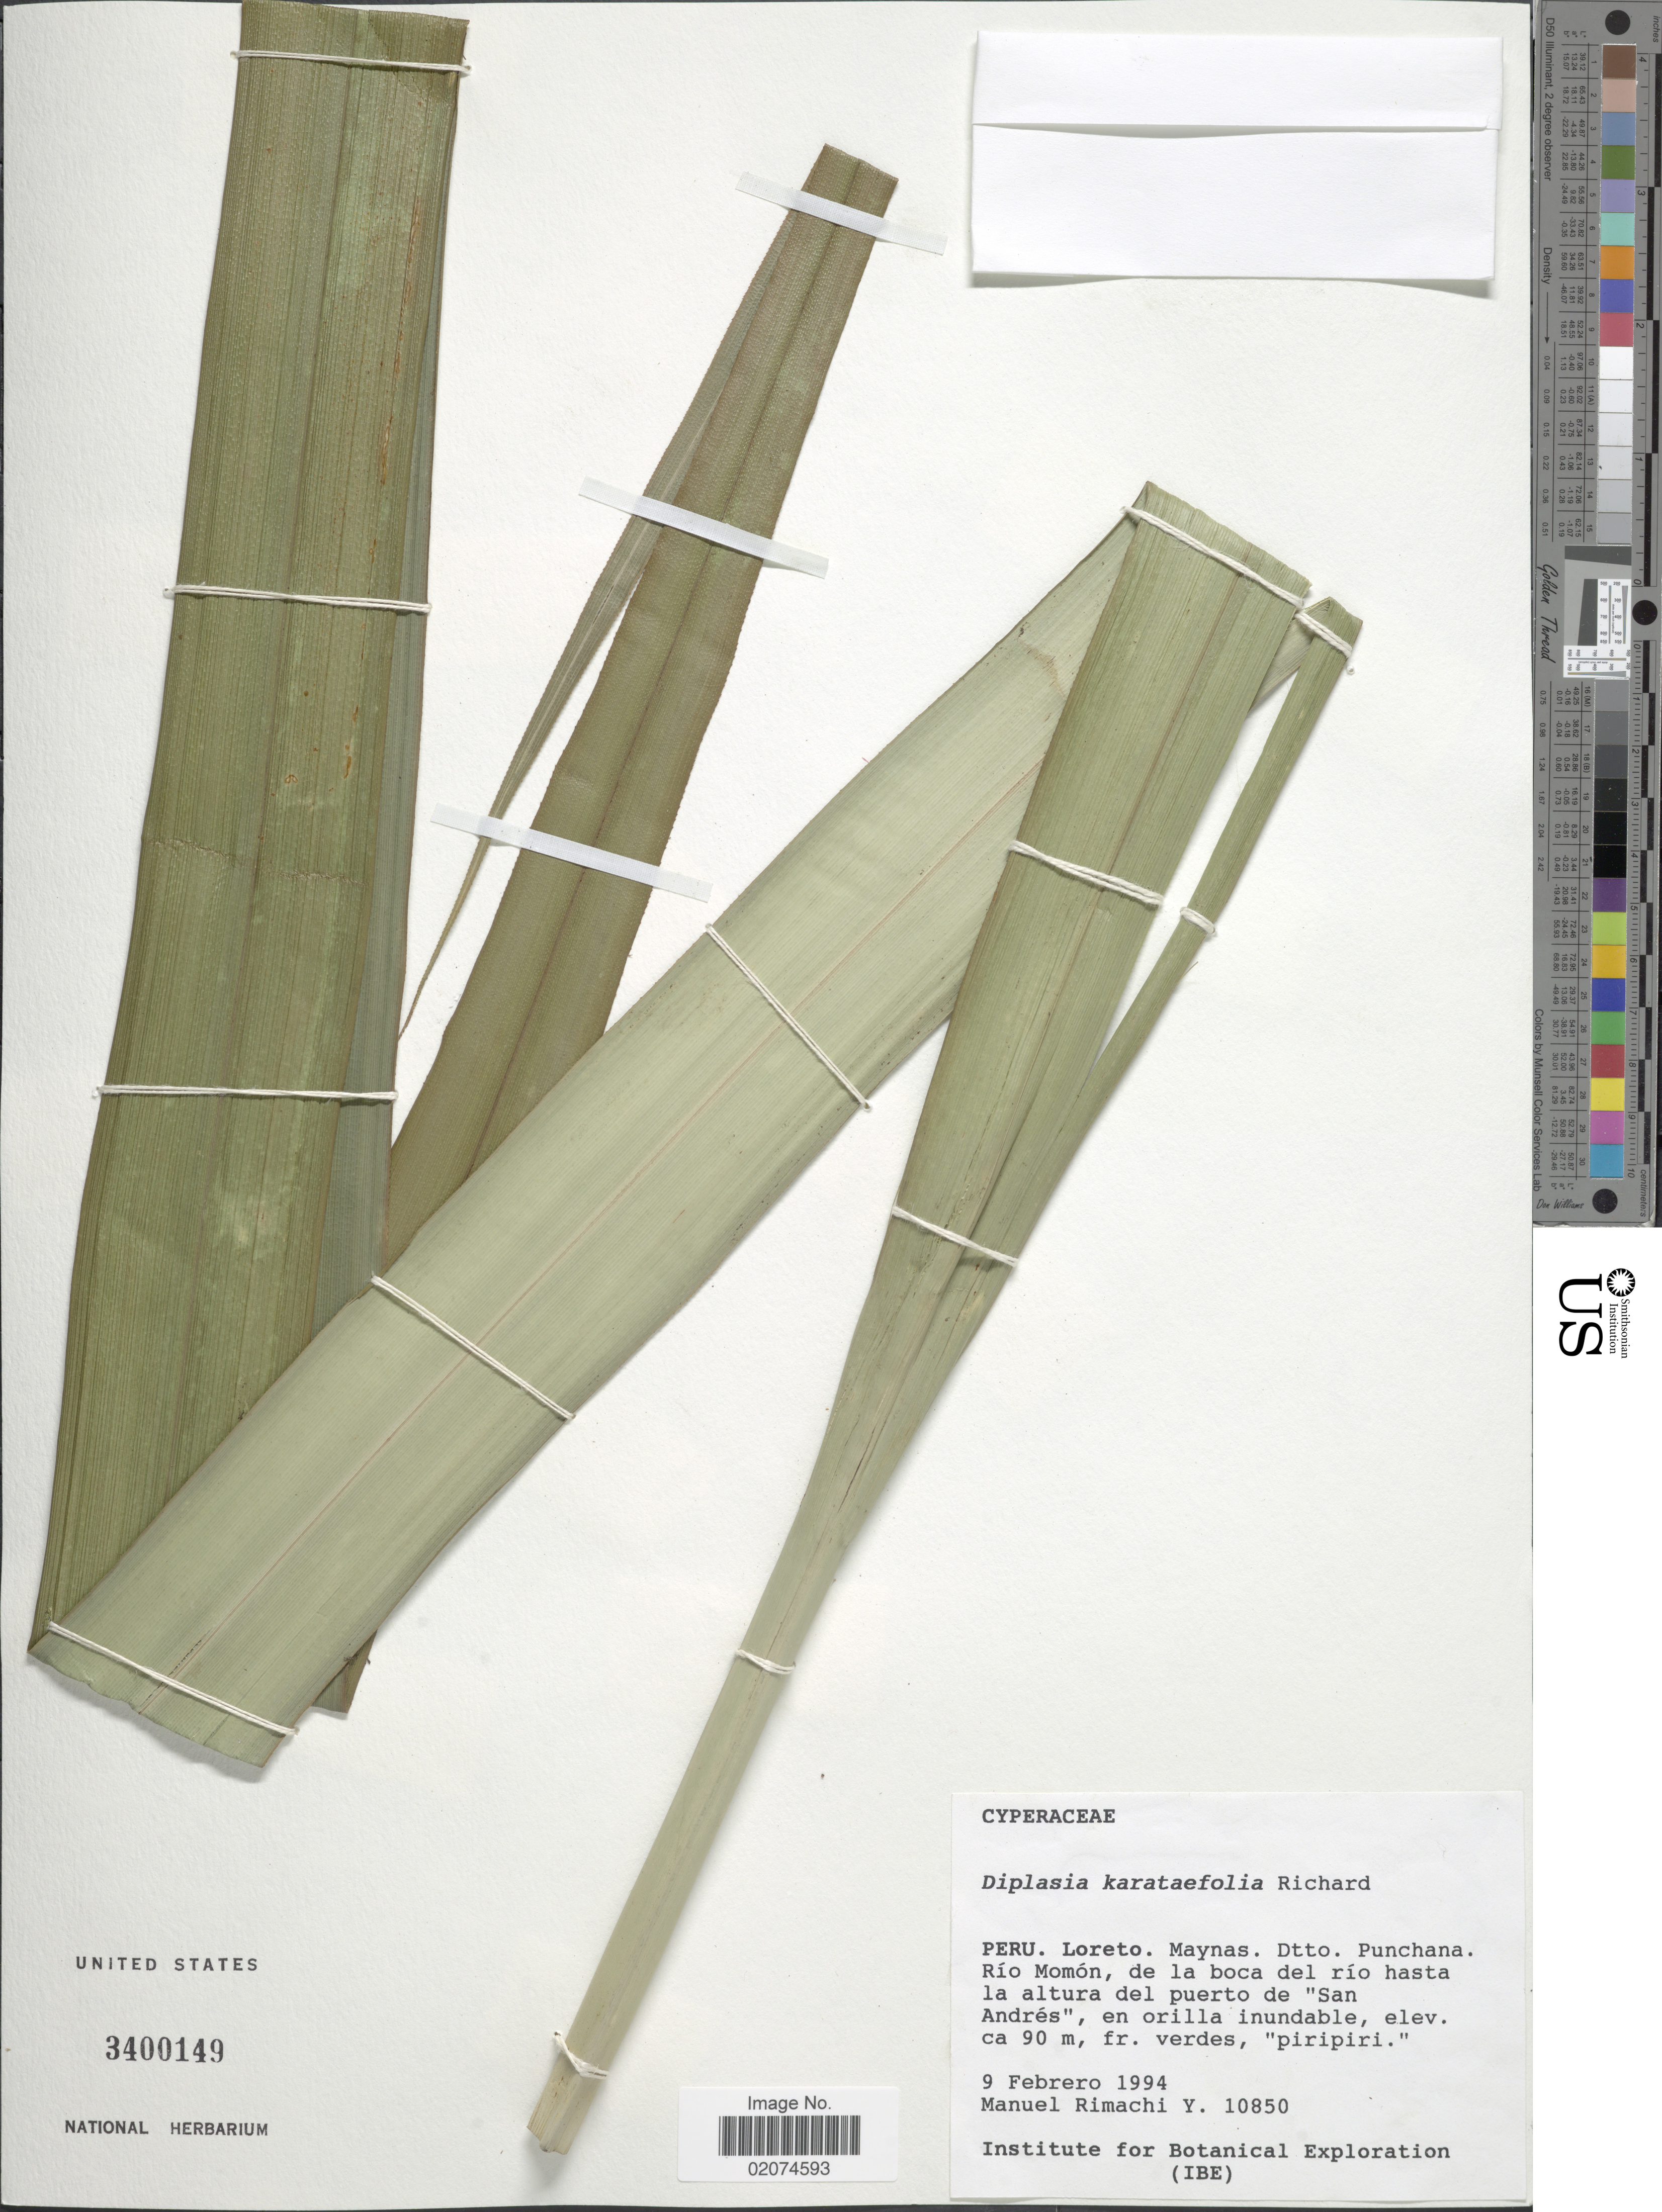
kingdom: Plantae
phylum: Tracheophyta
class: Liliopsida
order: Poales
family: Cyperaceae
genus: Diplasia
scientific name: Diplasia karatifolia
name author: Rich.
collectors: R. B. Faden, K. A. Stromayer, A. Pancic & L. Mink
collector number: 87/7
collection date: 1987-03-29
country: Cameroon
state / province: Littoral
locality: Cameroon, Littoral Province, Mungo Department, Dibombari Forest along Wuri Estuary.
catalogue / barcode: US 3173342